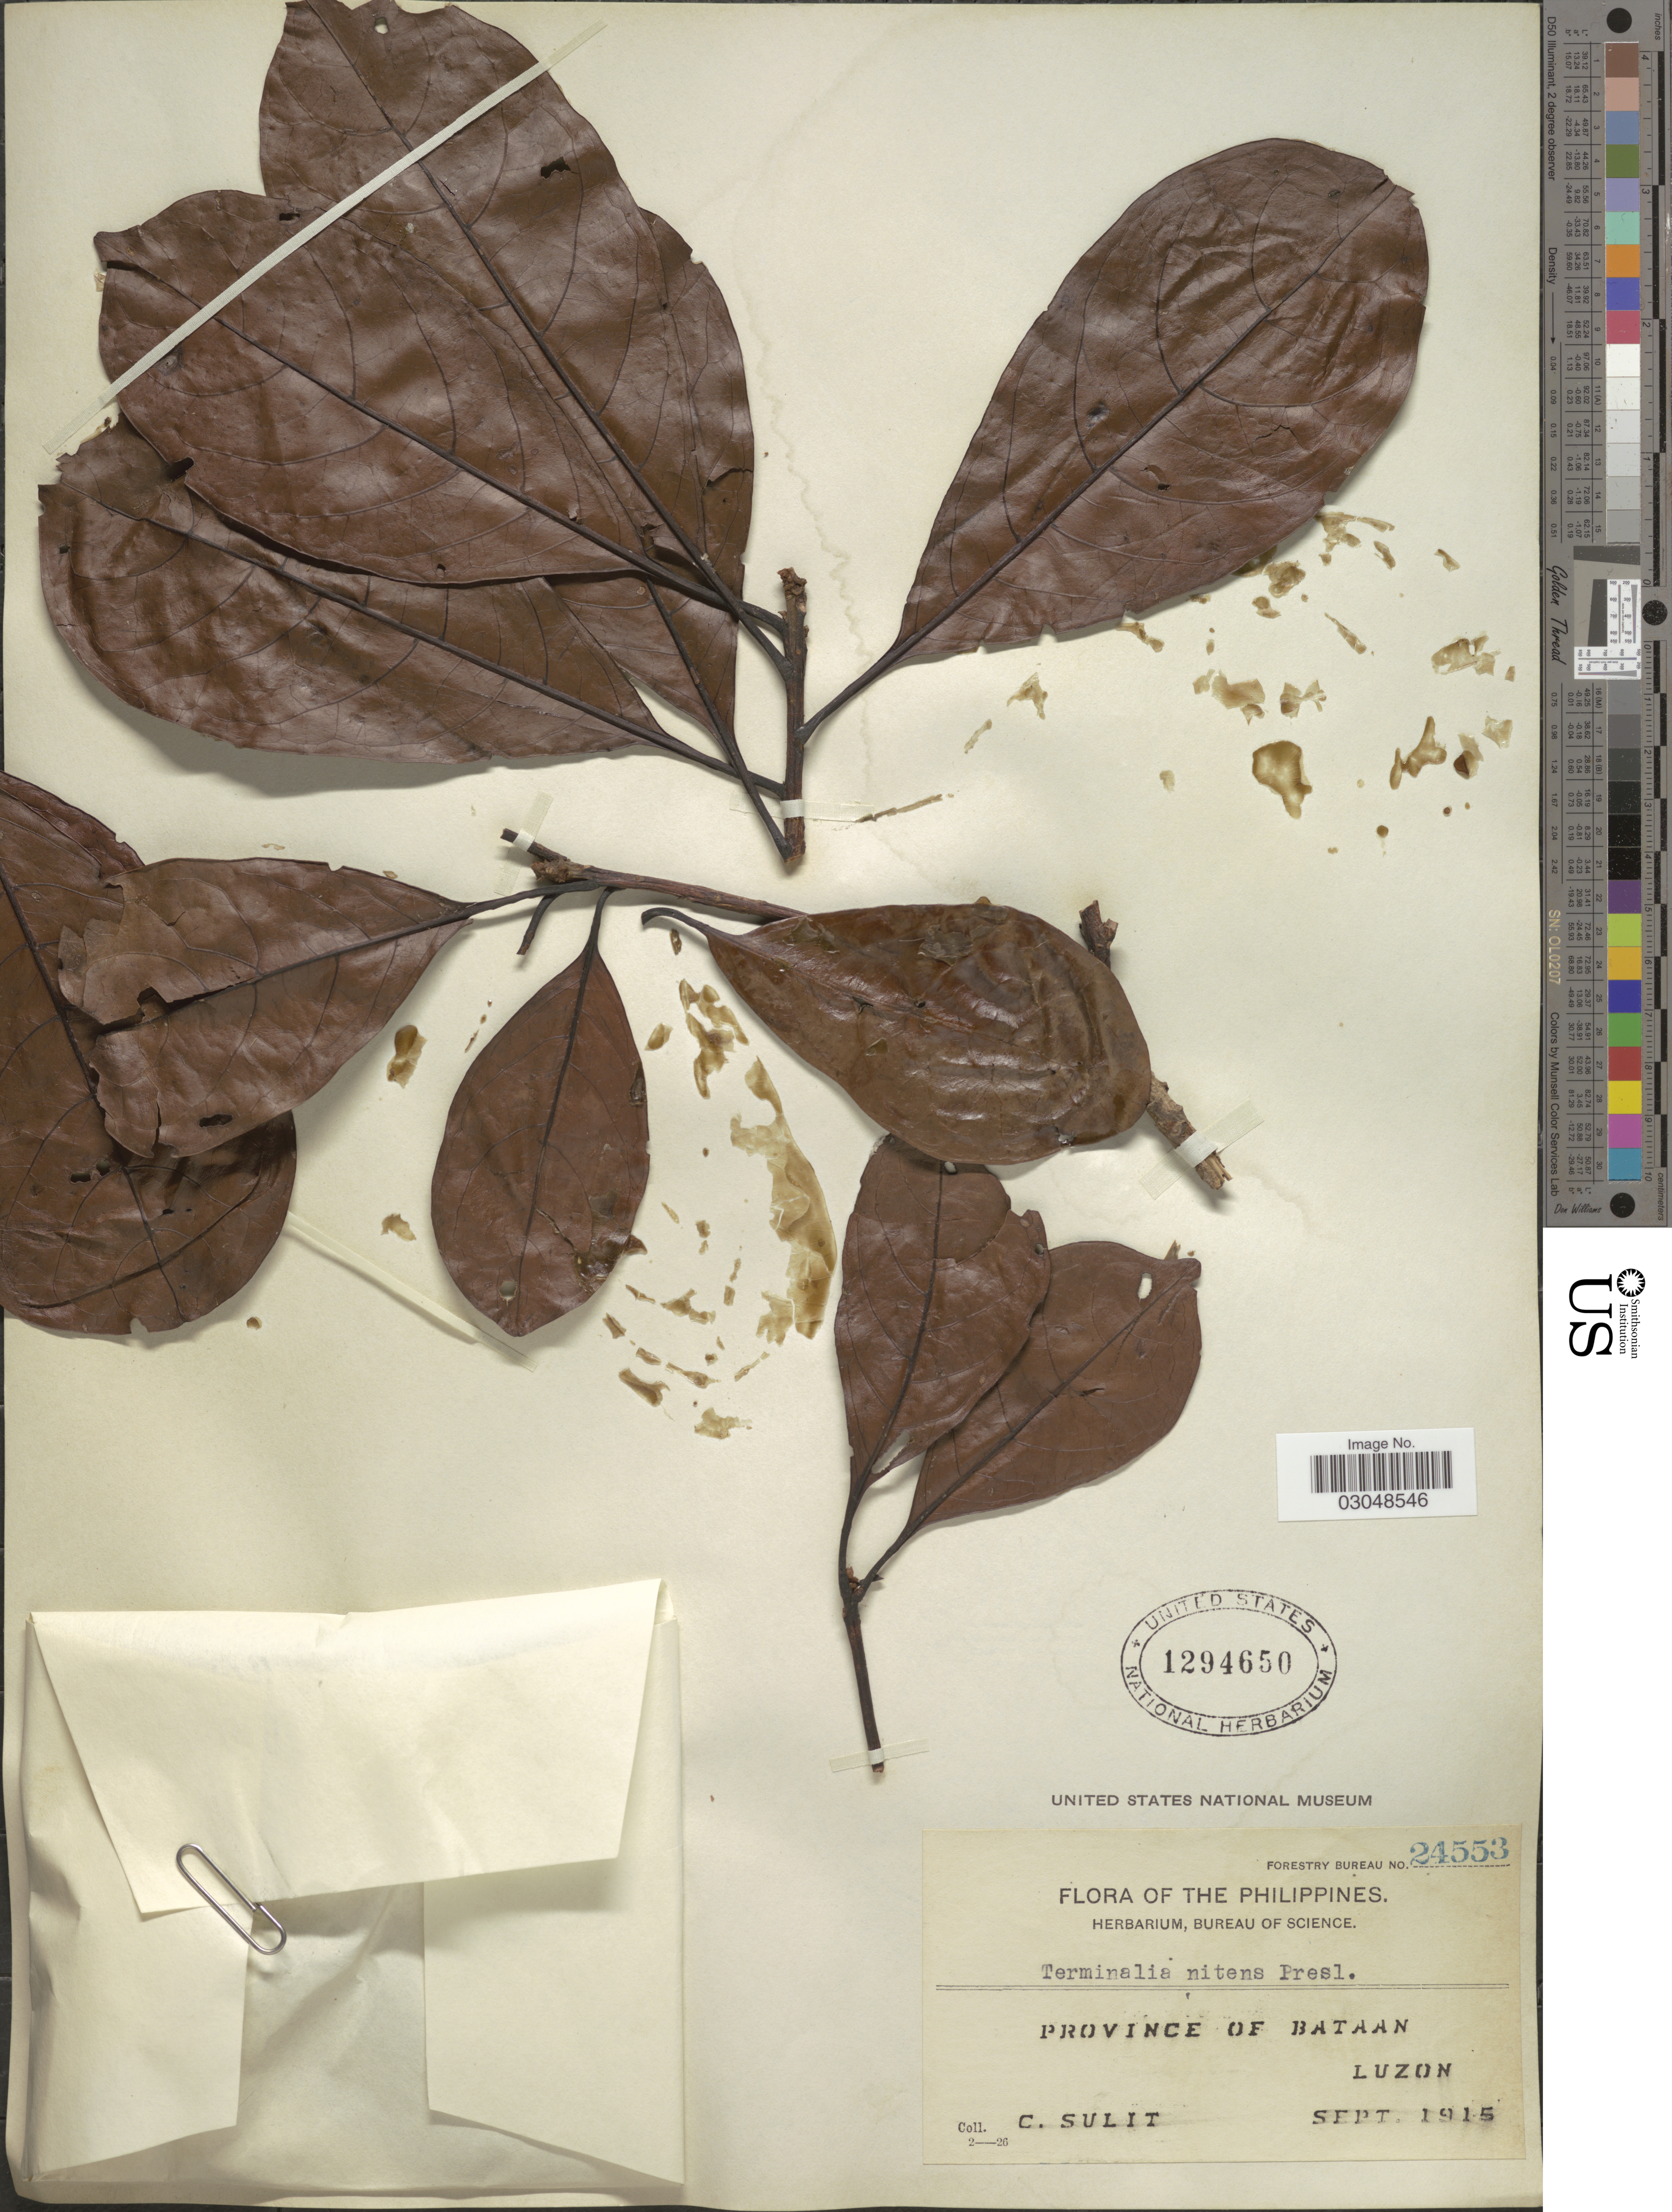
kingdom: Plantae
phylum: Tracheophyta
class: Magnoliopsida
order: Myrtales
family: Combretaceae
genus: Terminalia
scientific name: Terminalia nitens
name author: J. Presl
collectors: C. Sulit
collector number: Forestry Bureau 24553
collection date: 1915-09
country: Philippines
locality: Province of Bataan, Luzon.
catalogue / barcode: US 1294650